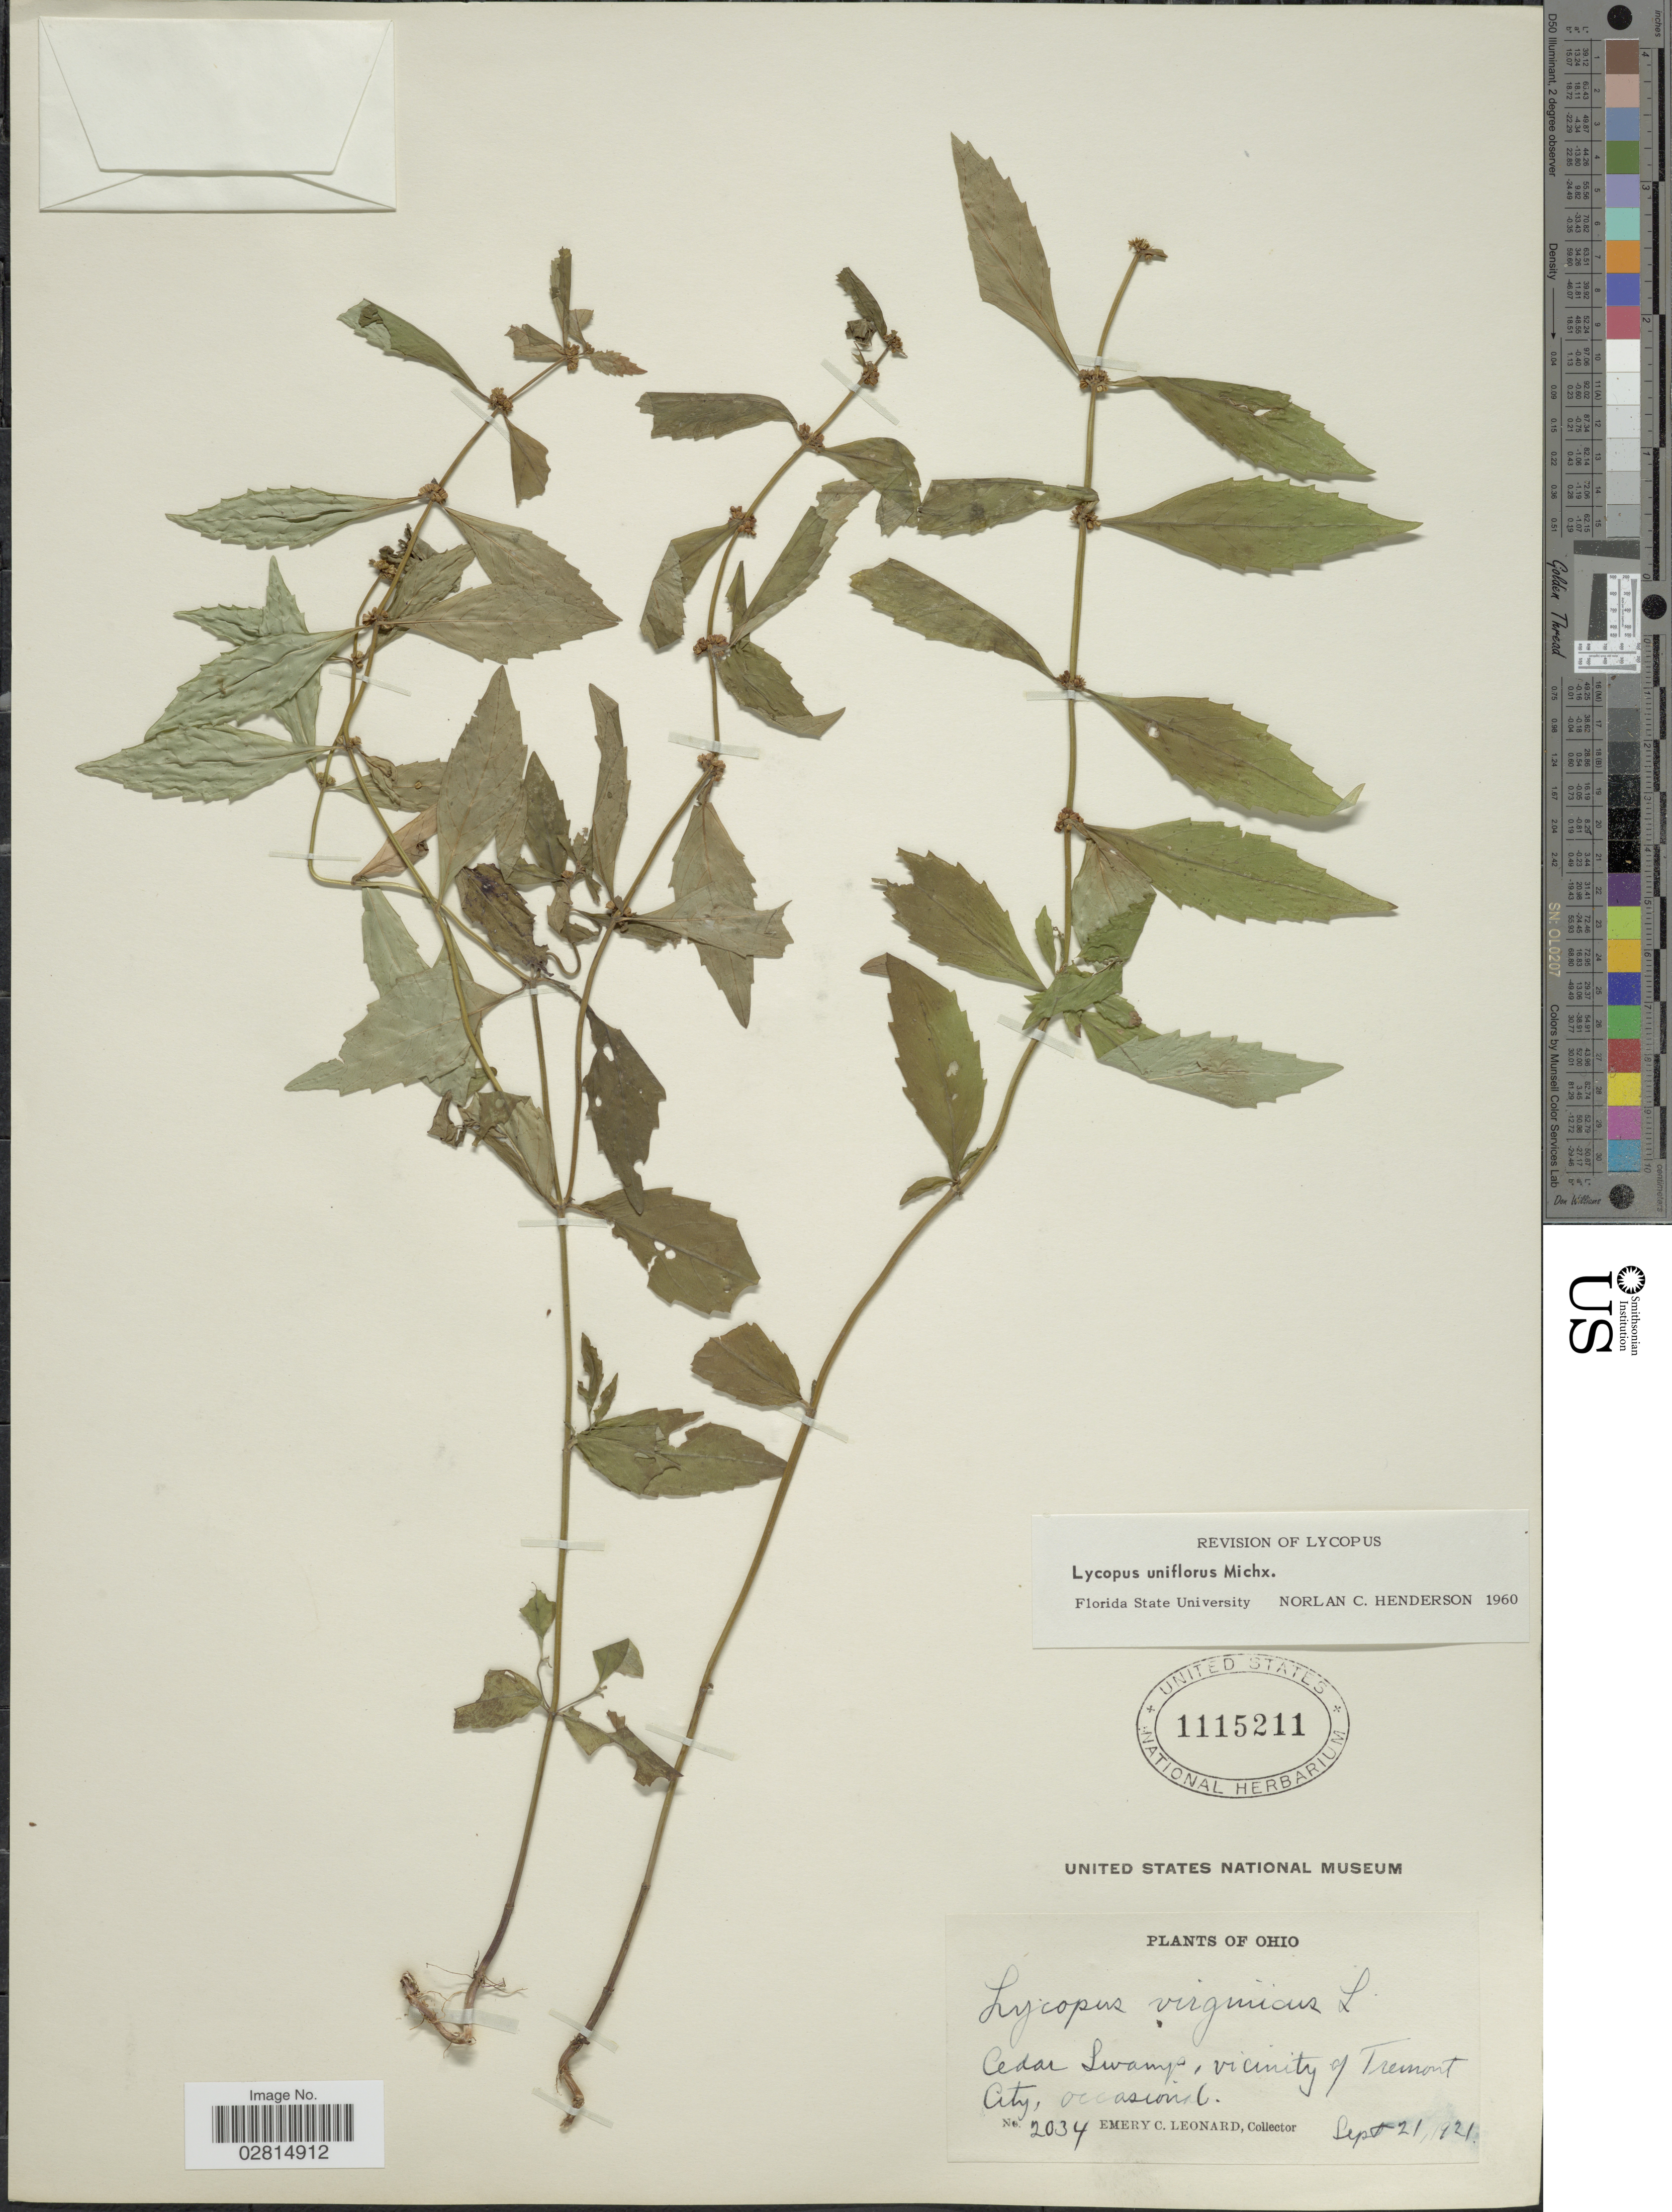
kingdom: Plantae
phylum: Tracheophyta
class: Magnoliopsida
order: Lamiales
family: Lamiaceae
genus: Lycopus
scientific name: Lycopus uniflorus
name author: Michx.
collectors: E. C. Leonard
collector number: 2034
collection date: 1921-09-21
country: United States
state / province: Ohio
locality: Cedar Swamp, vicinity of Tremont City.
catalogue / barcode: US 1115211